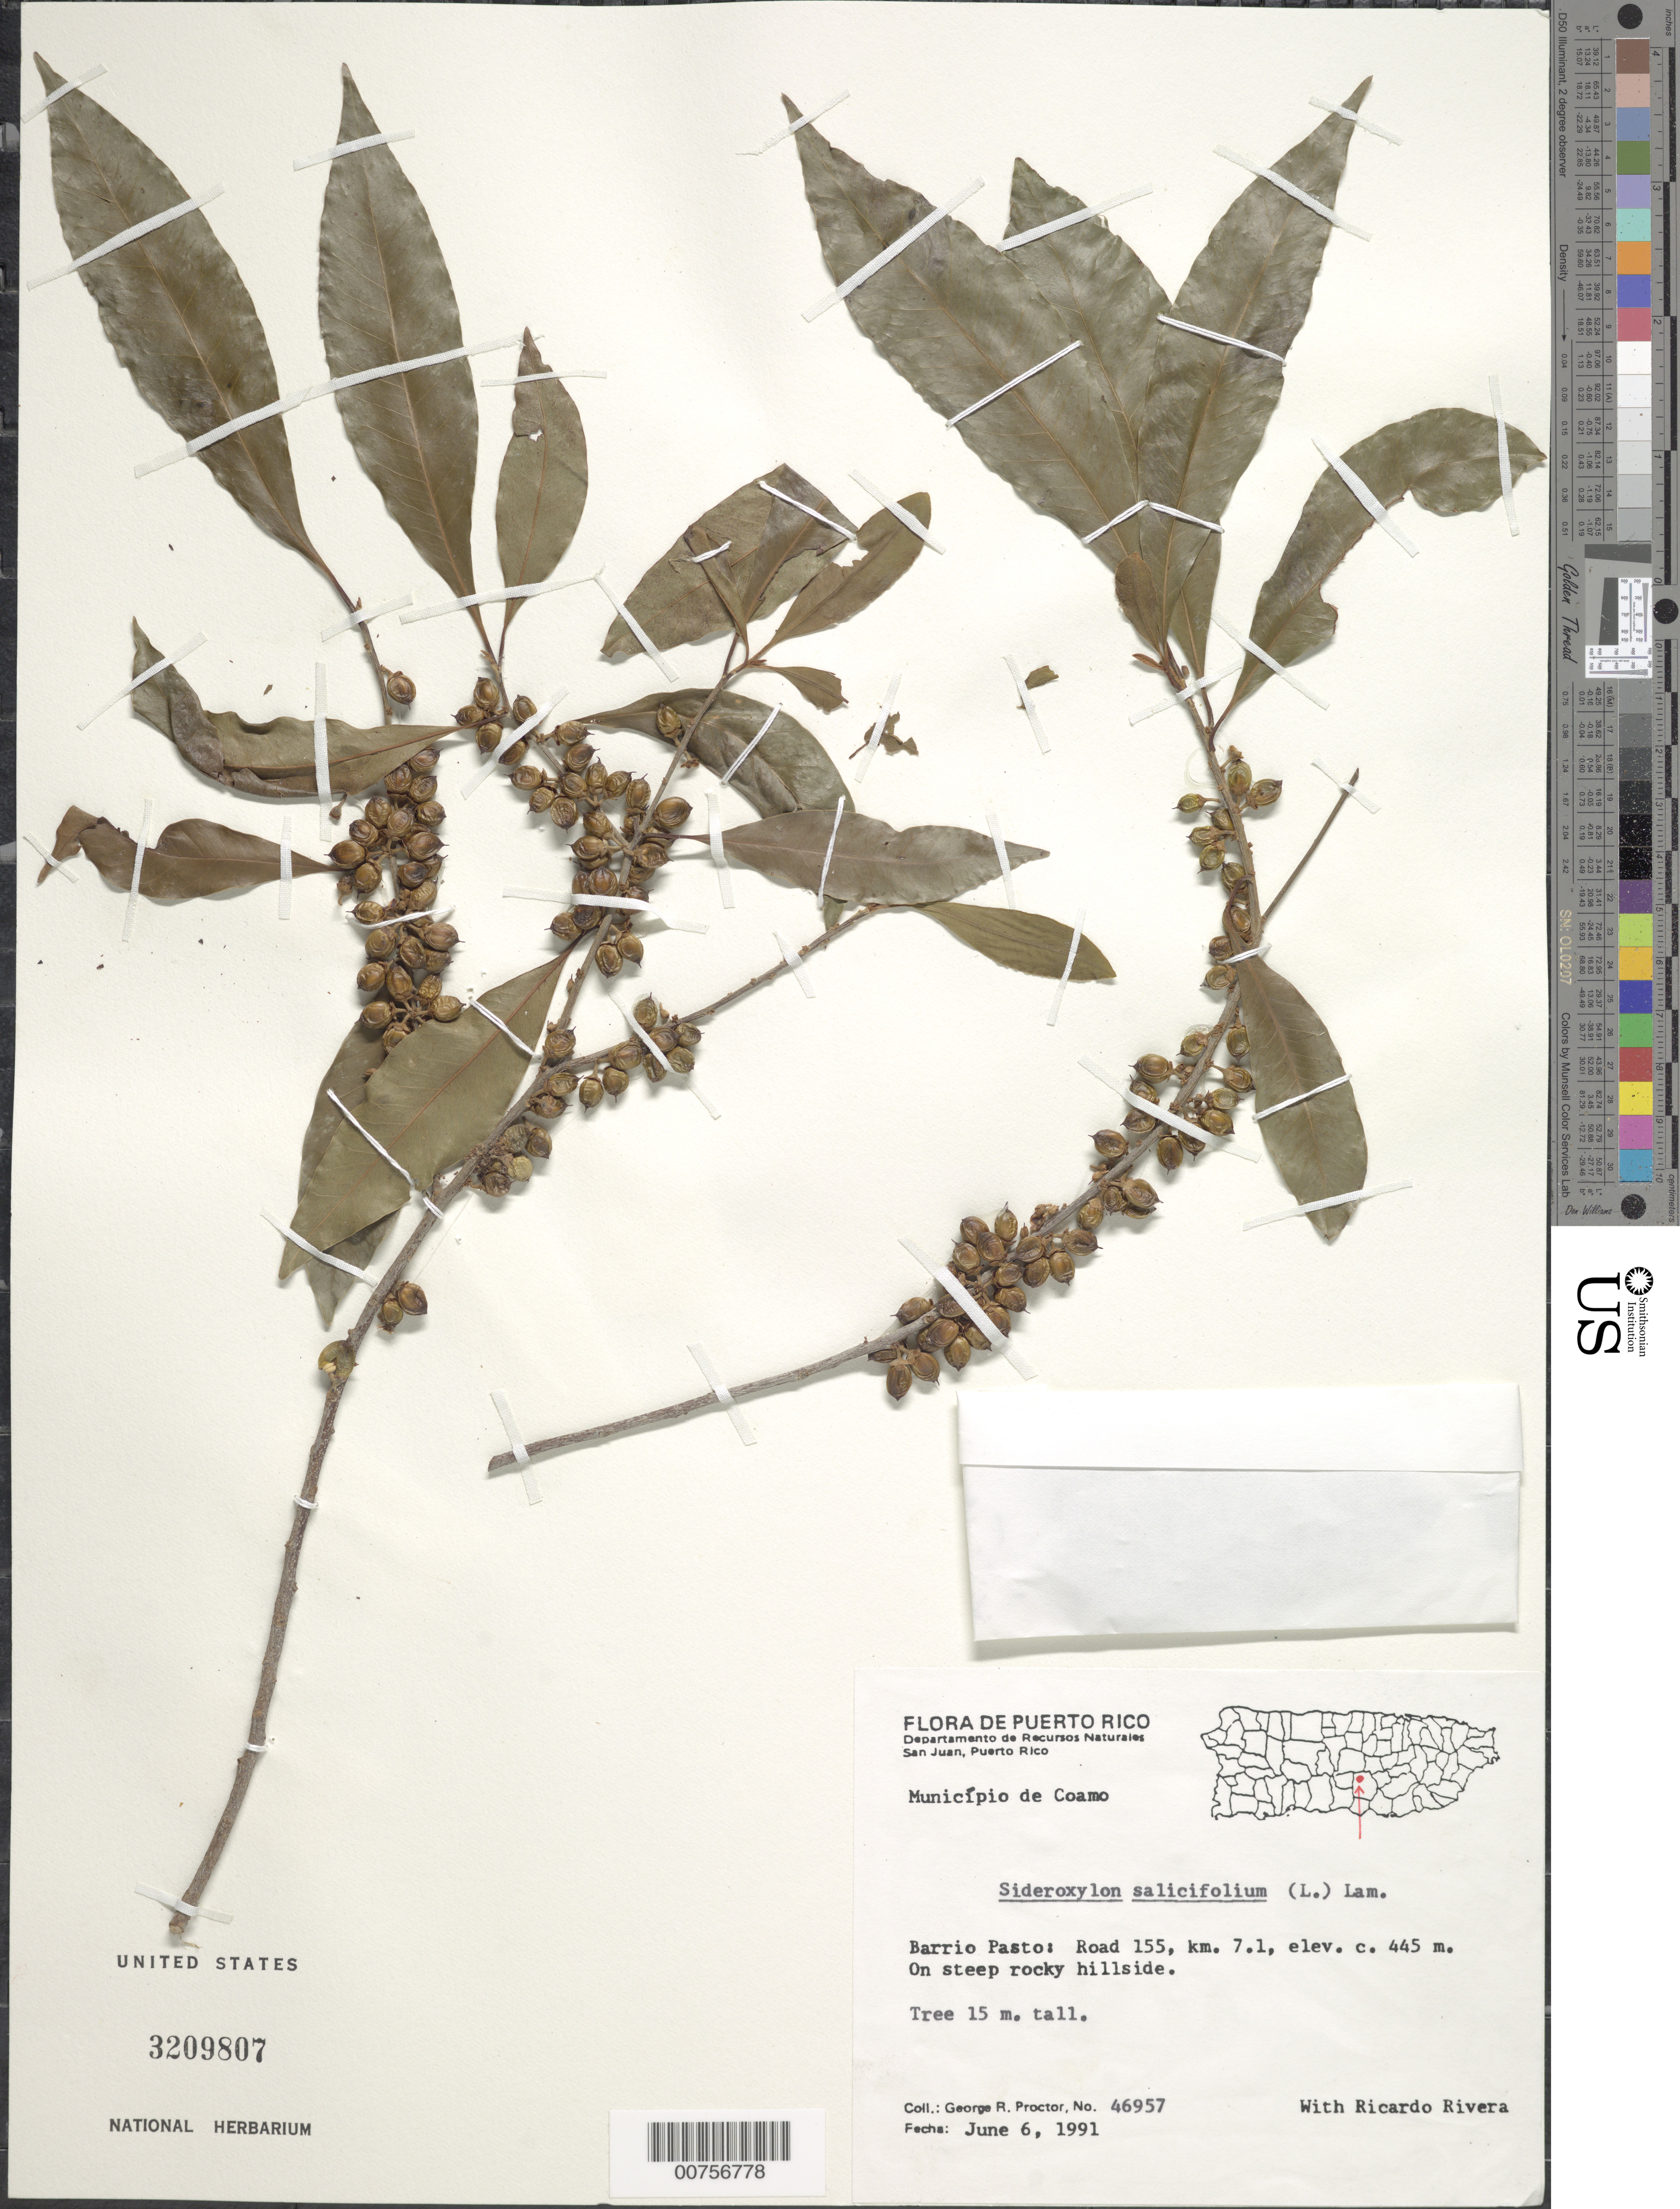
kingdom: Plantae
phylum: Tracheophyta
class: Magnoliopsida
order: Ericales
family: Sapotaceae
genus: Sideroxylon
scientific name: Sideroxylon salicifolium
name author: (L.) Lam.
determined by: Pennington, T. D., (K)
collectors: G. R. Proctor & R. Rivera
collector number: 46957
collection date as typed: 06 Jun 1991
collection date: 1991-06-06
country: Puerto Rico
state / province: Coamo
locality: Barrio Pasto: Rd 155, km. 7.1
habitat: On steep rocky hillside.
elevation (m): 445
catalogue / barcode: US 3209807